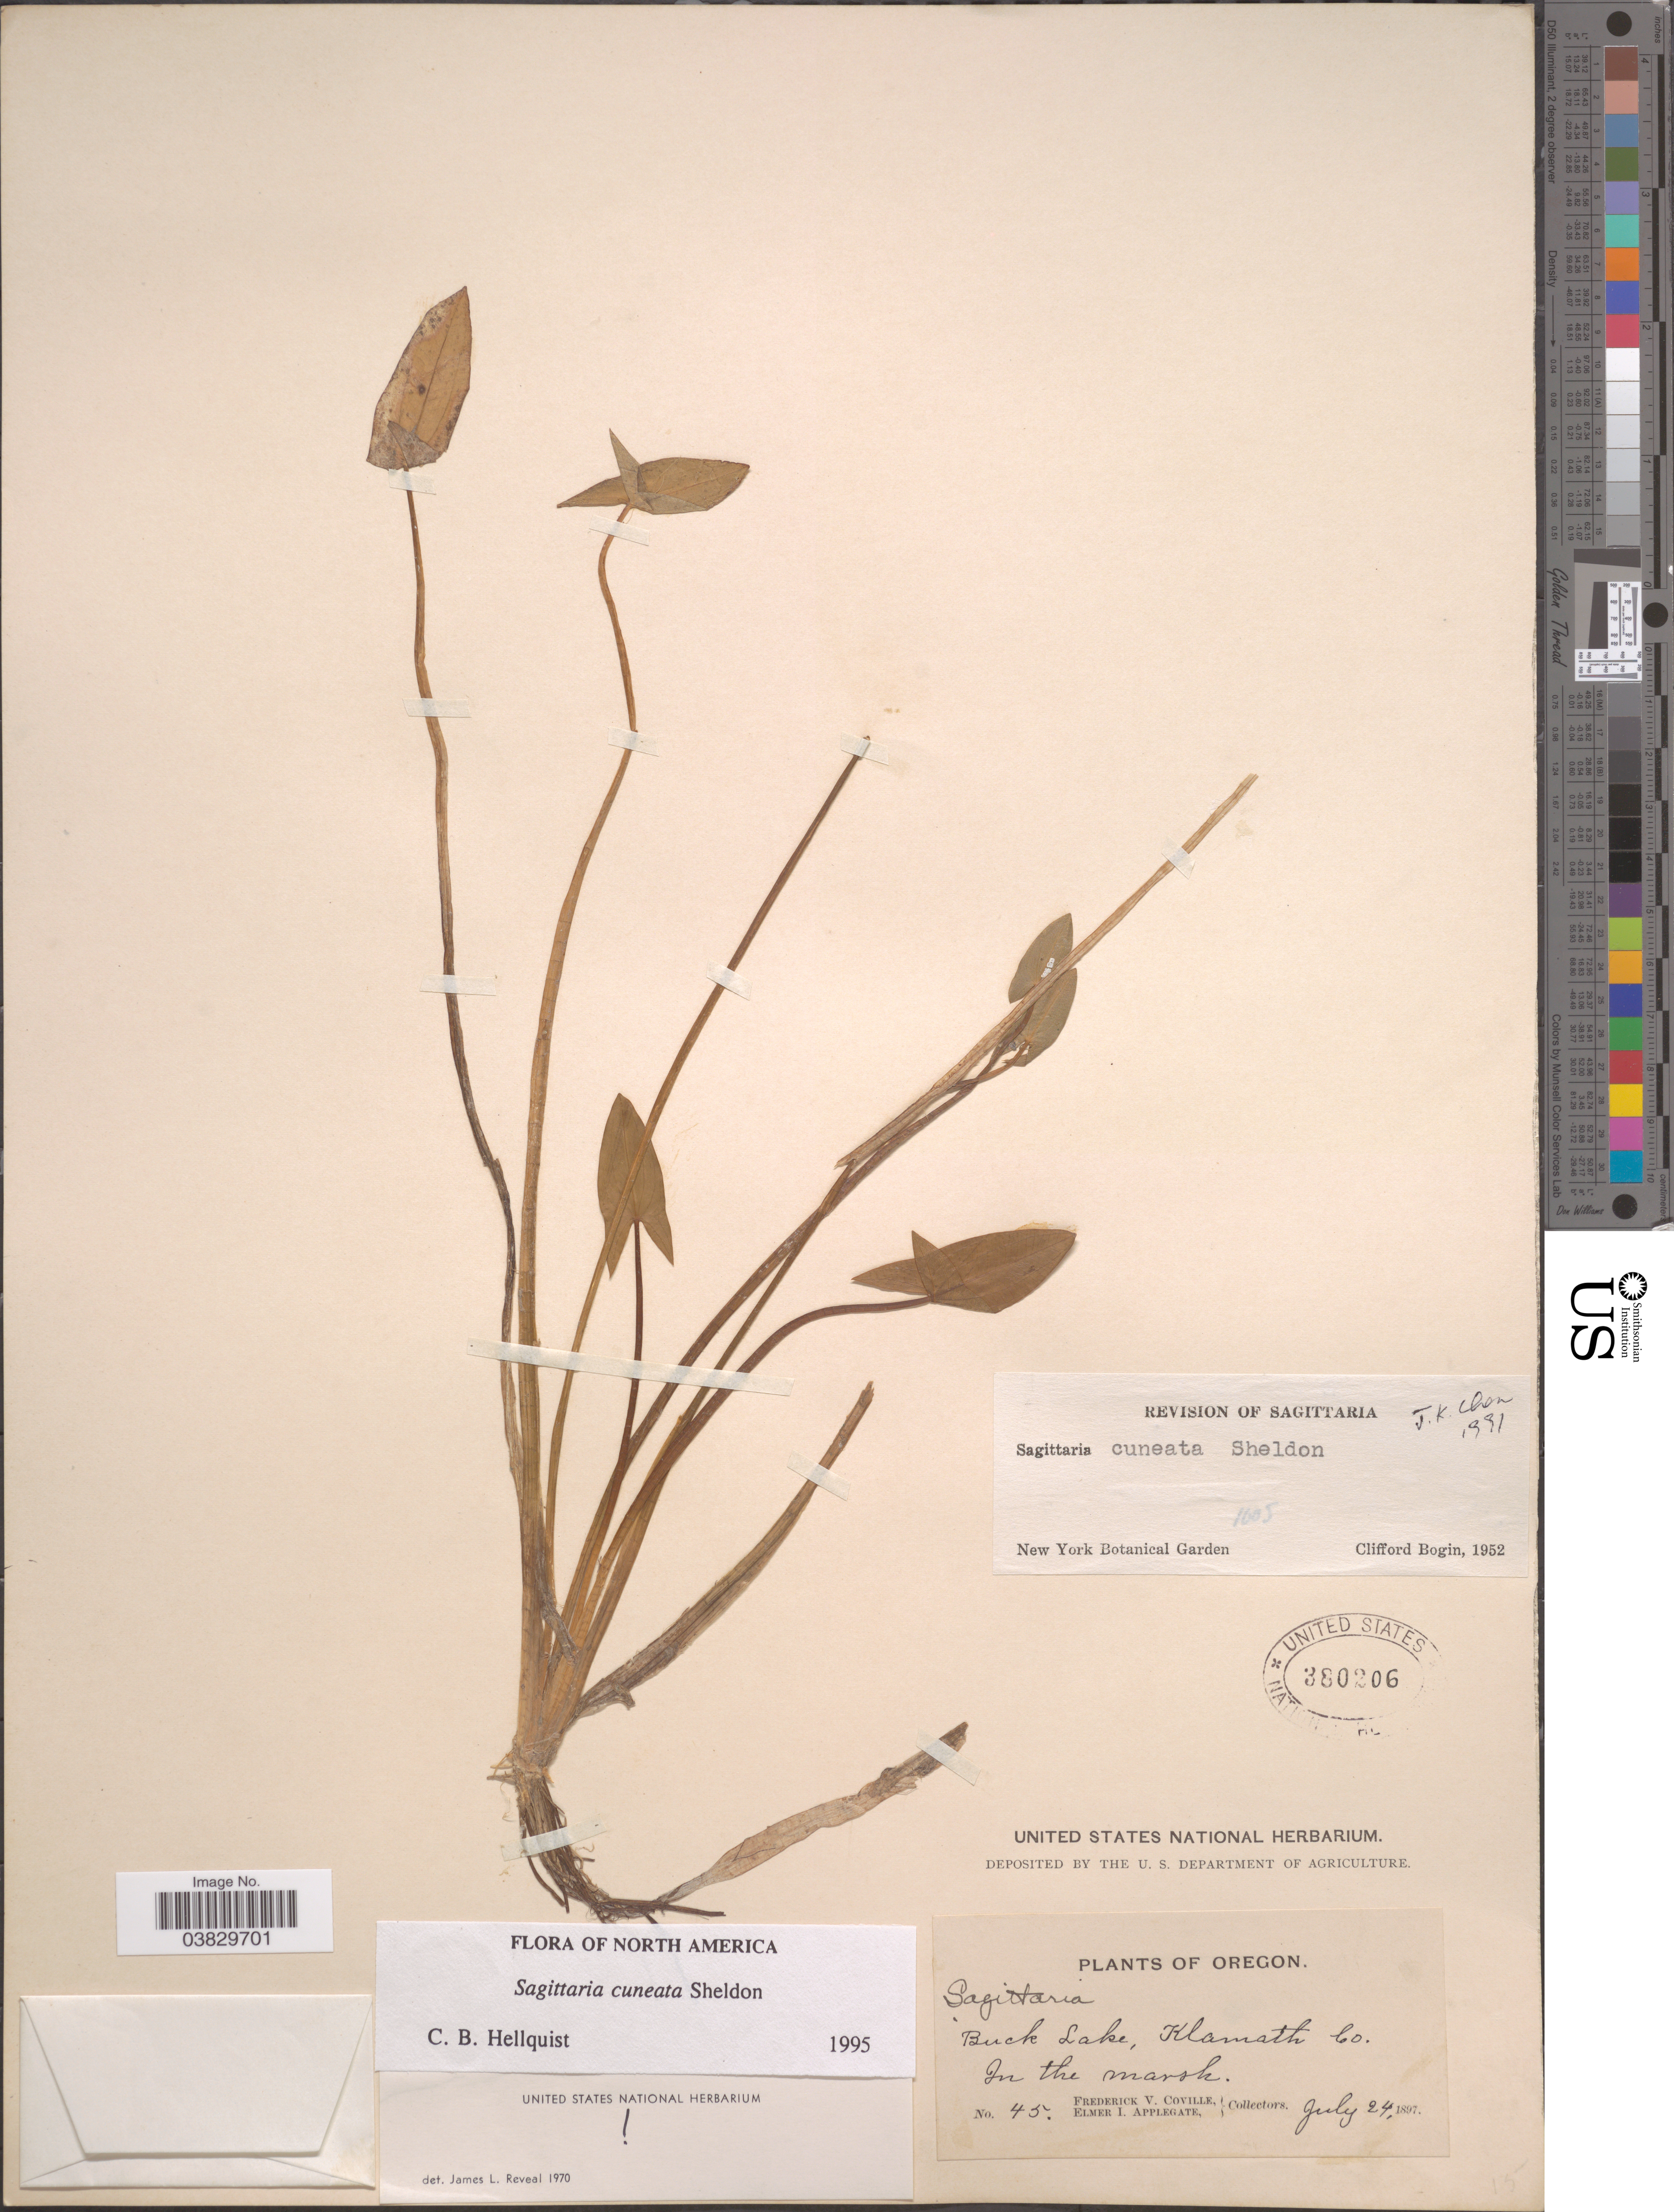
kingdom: Plantae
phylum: Tracheophyta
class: Liliopsida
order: Alismatales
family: Alismataceae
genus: Sagittaria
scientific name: Sagittaria cuneata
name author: E. Sheld.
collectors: F. V. Coville & E. I. Applegate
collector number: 45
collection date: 1897-07-24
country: United States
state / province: Oregon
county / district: Klamath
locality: Buck Lake, Klamath Co. In the marsh.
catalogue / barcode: US 380206